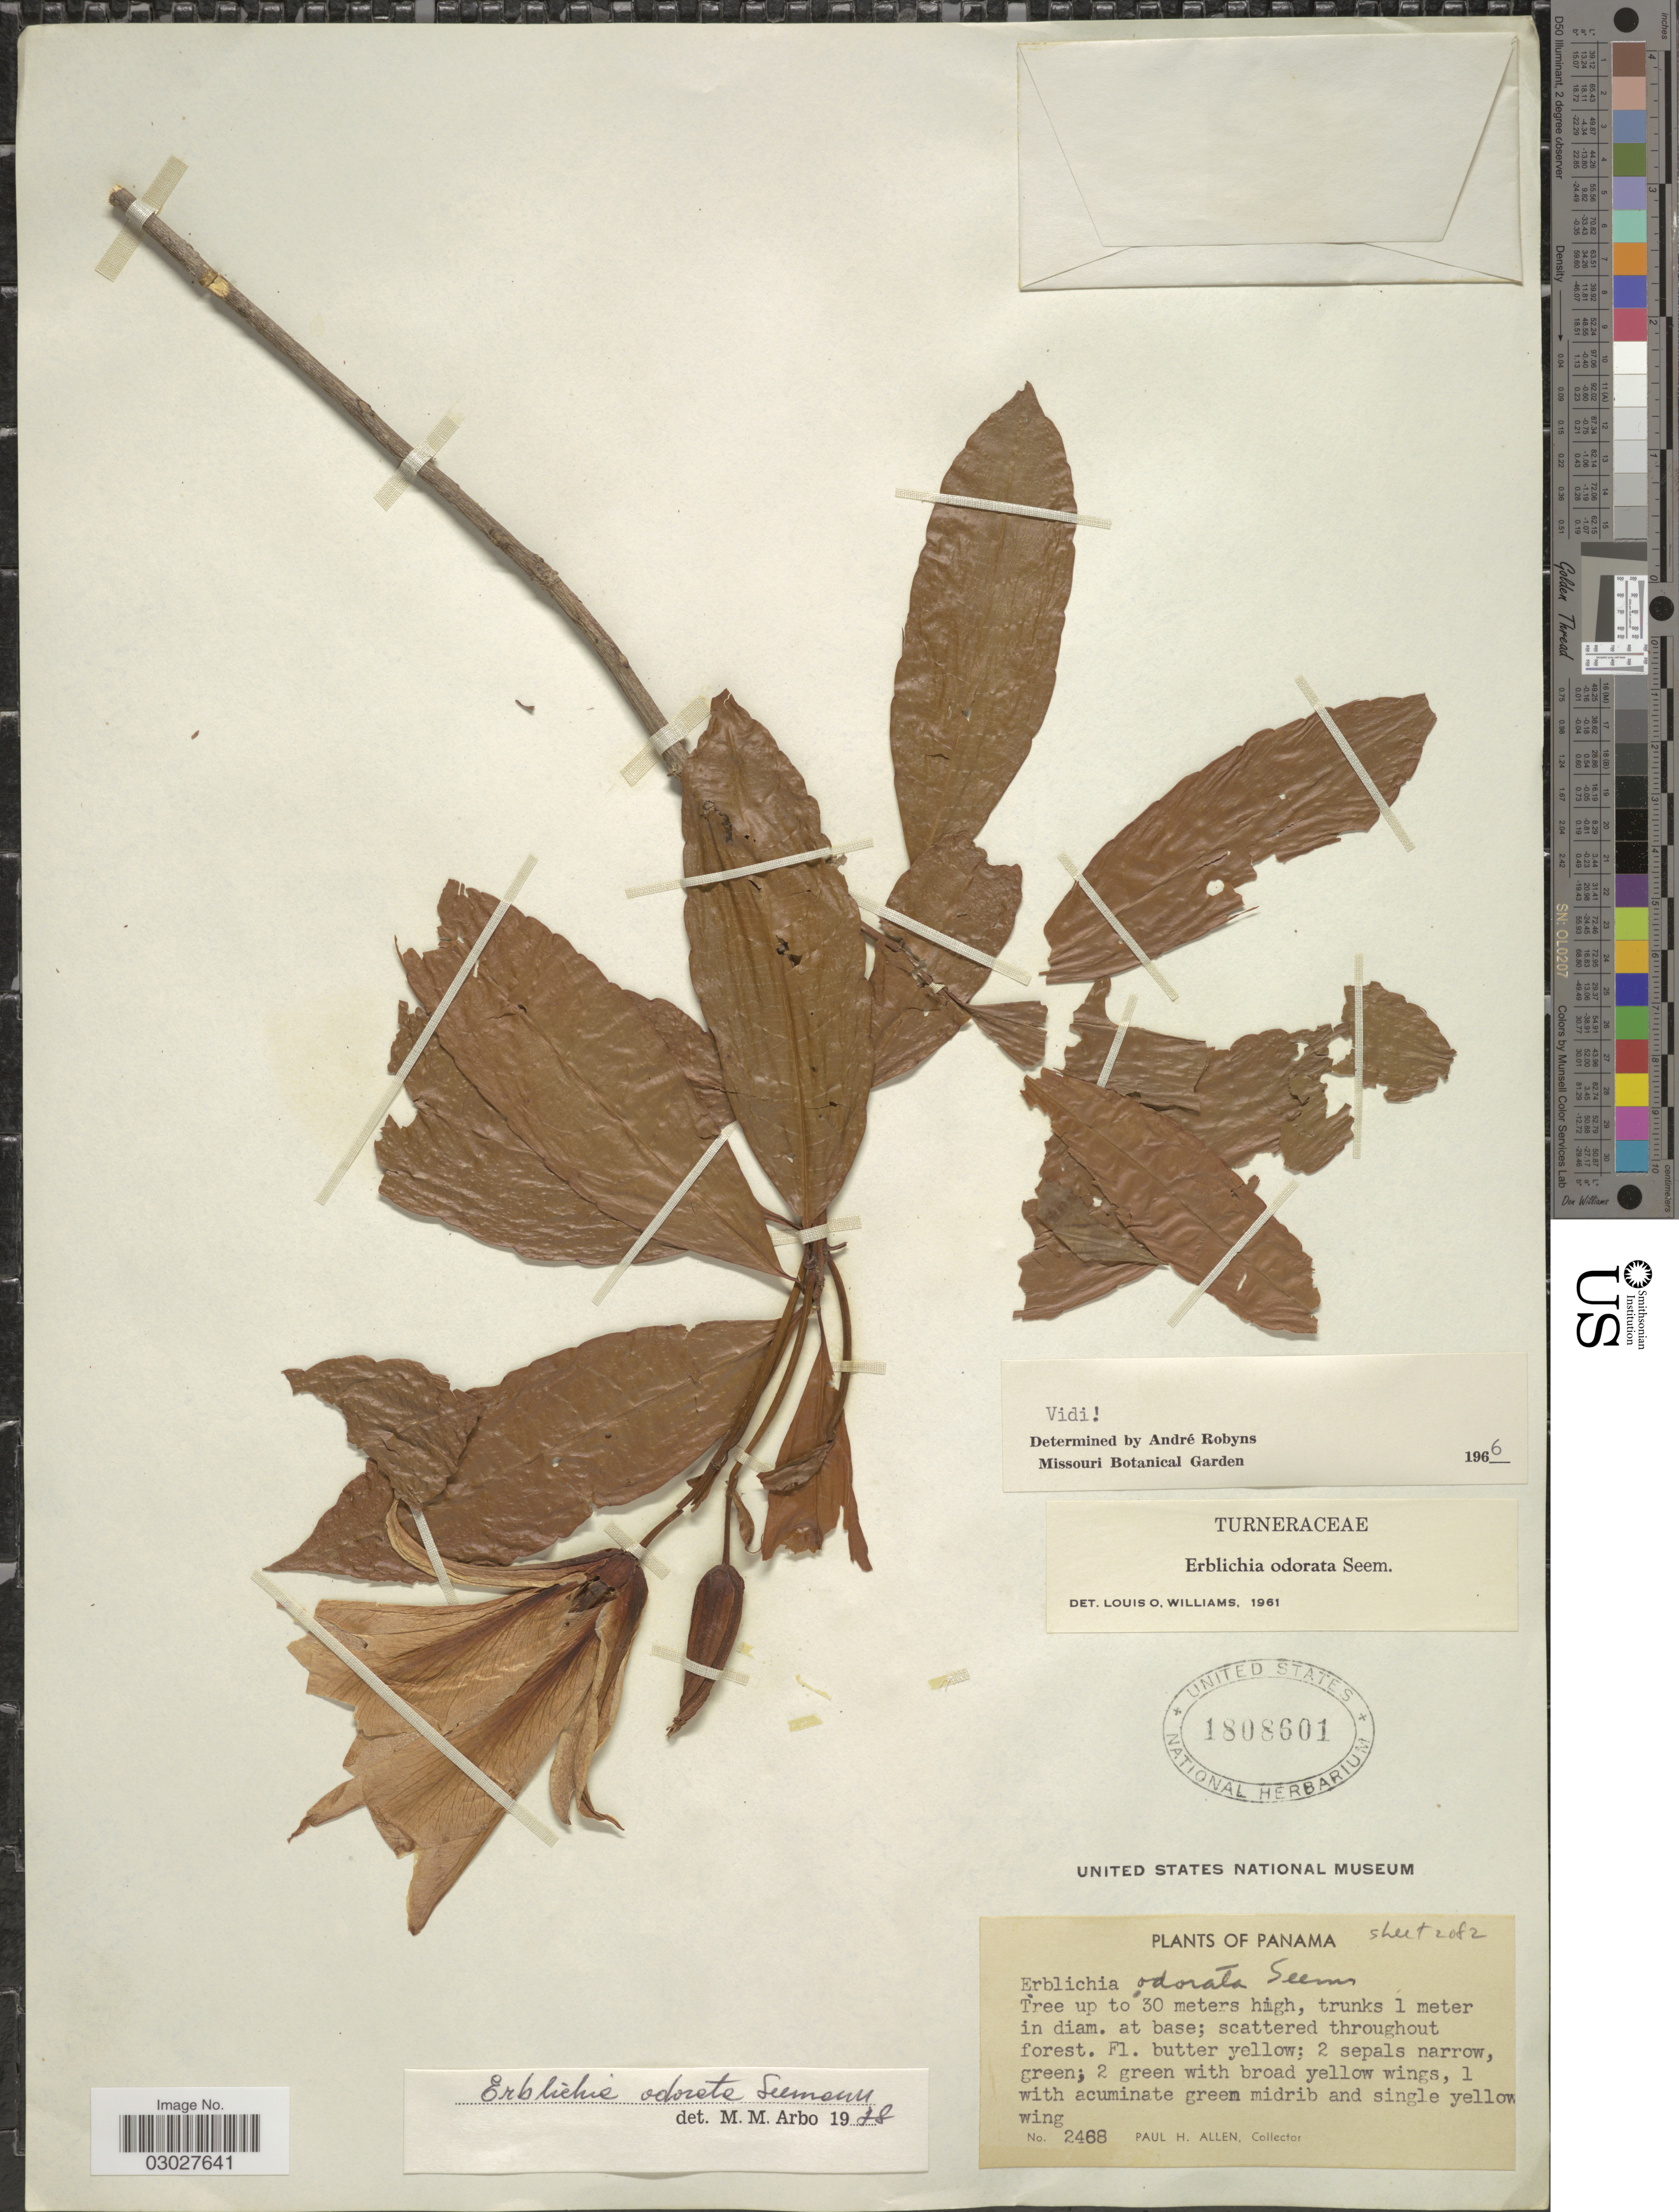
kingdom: Plantae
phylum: Tracheophyta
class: Magnoliopsida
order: Malpighiales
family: Turneraceae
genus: Erblichia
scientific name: Erblichia odorata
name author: Seem.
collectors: P. H. Allen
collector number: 2468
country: Panama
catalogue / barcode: US 1808601